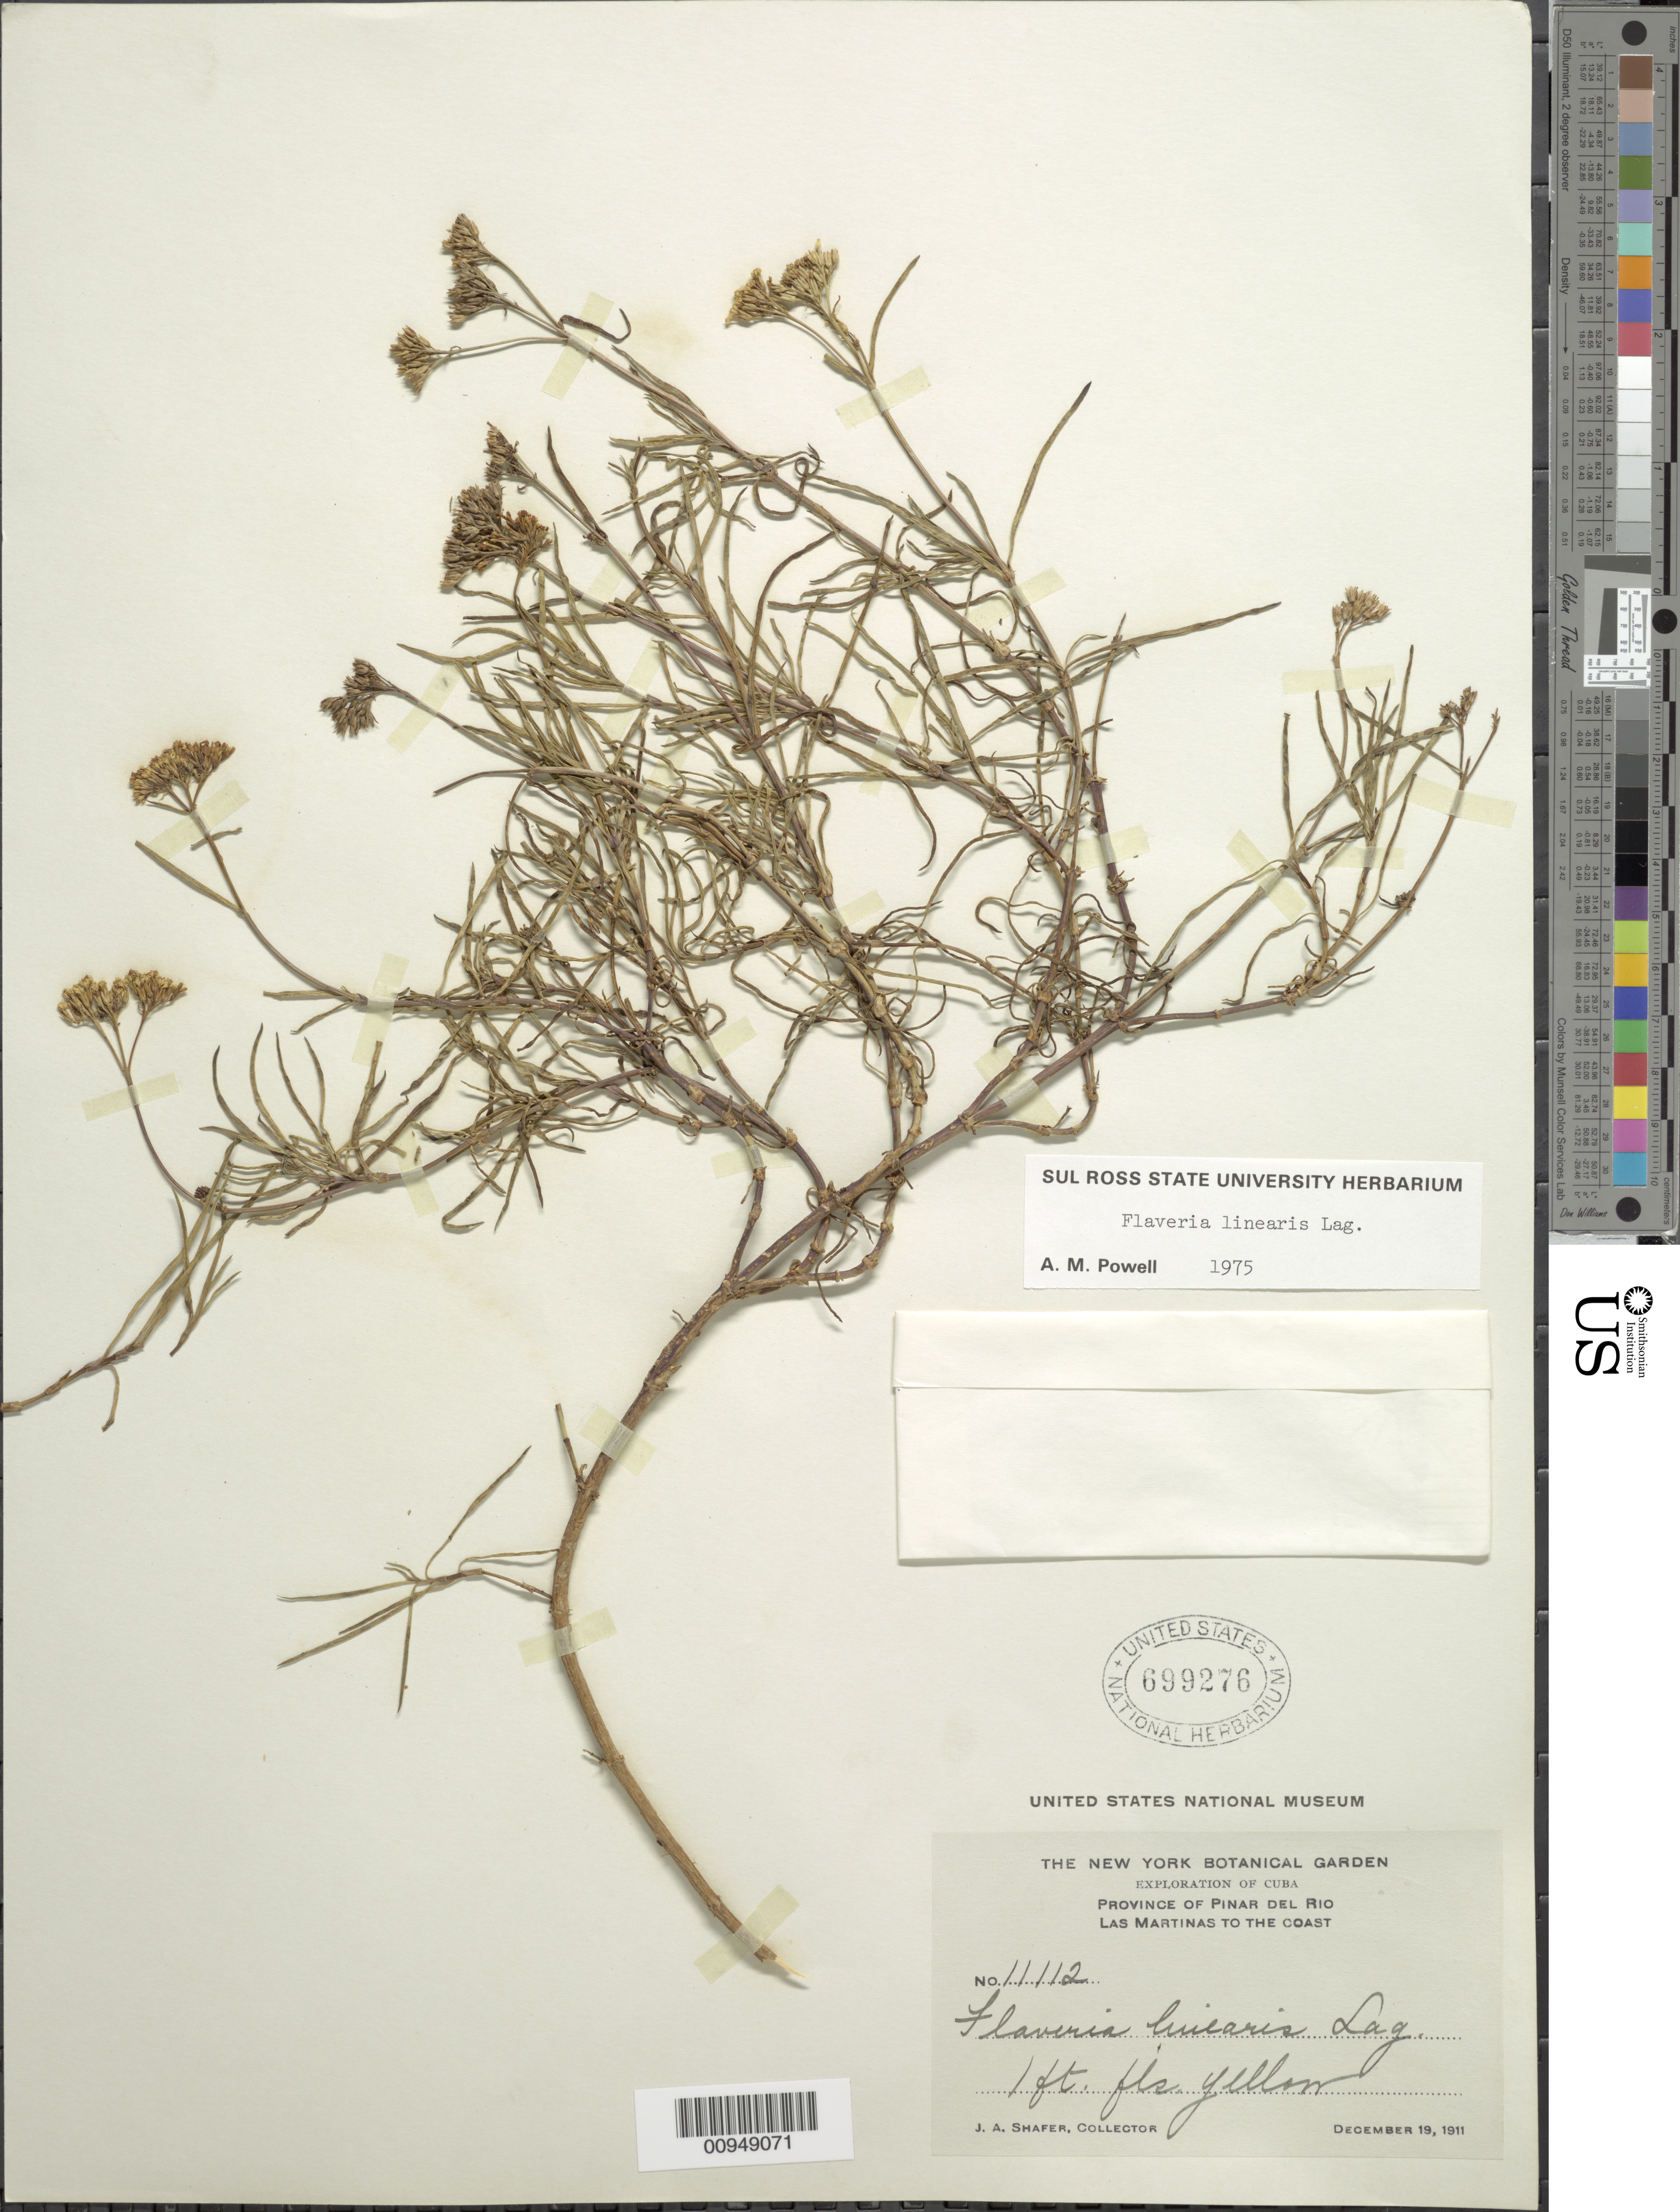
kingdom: Plantae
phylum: Tracheophyta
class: Magnoliopsida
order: Asterales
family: Asteraceae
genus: Flaveria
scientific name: Flaveria linearis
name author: Lag.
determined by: Powell, A. M.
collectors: J. A. Shafer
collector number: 11112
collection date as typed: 19 Dec 1911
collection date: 1911-12-19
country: Cuba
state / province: Pinar del Rio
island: Cuba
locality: Las Martinas to the Coast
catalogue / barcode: US 699276